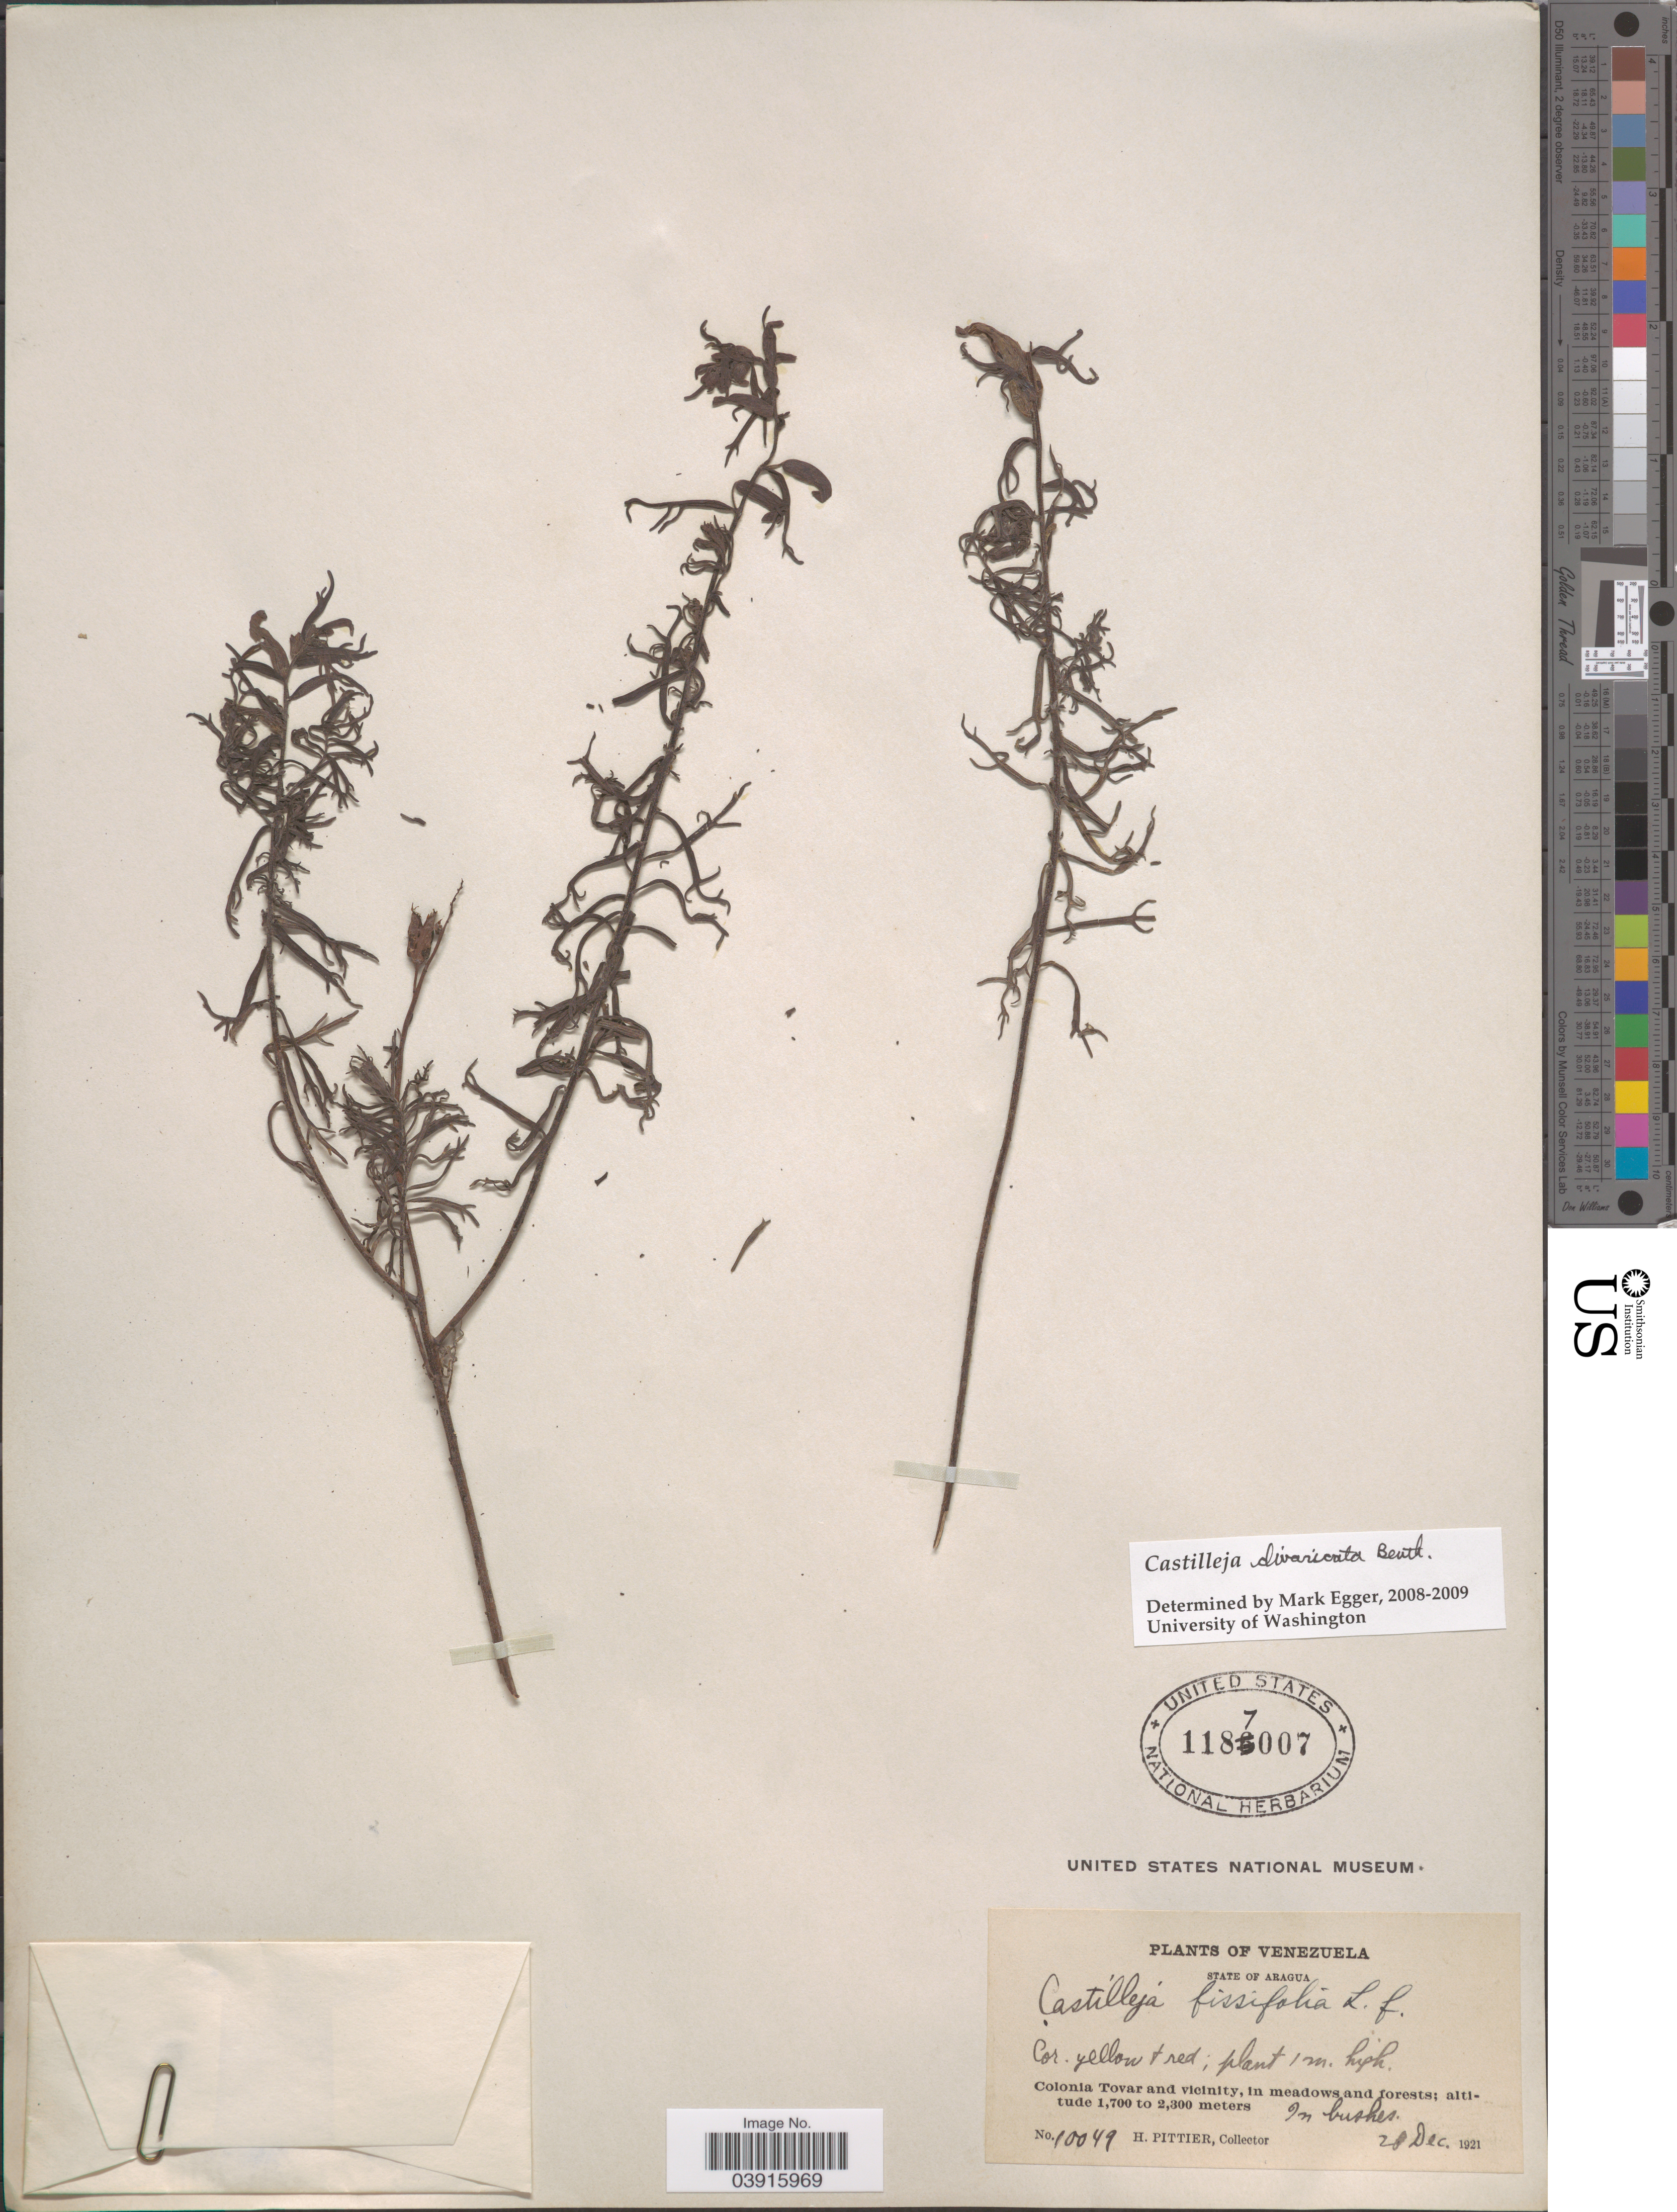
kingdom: Plantae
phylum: Tracheophyta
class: Magnoliopsida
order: Lamiales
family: Orobanchaceae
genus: Castilleja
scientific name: Castilleja divaricata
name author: Benth.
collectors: H. F. Pittier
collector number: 10049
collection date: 1921-12-28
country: Venezuela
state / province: Aragua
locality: Colonia Tovar and vicinity.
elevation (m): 1700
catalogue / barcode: US 1187007